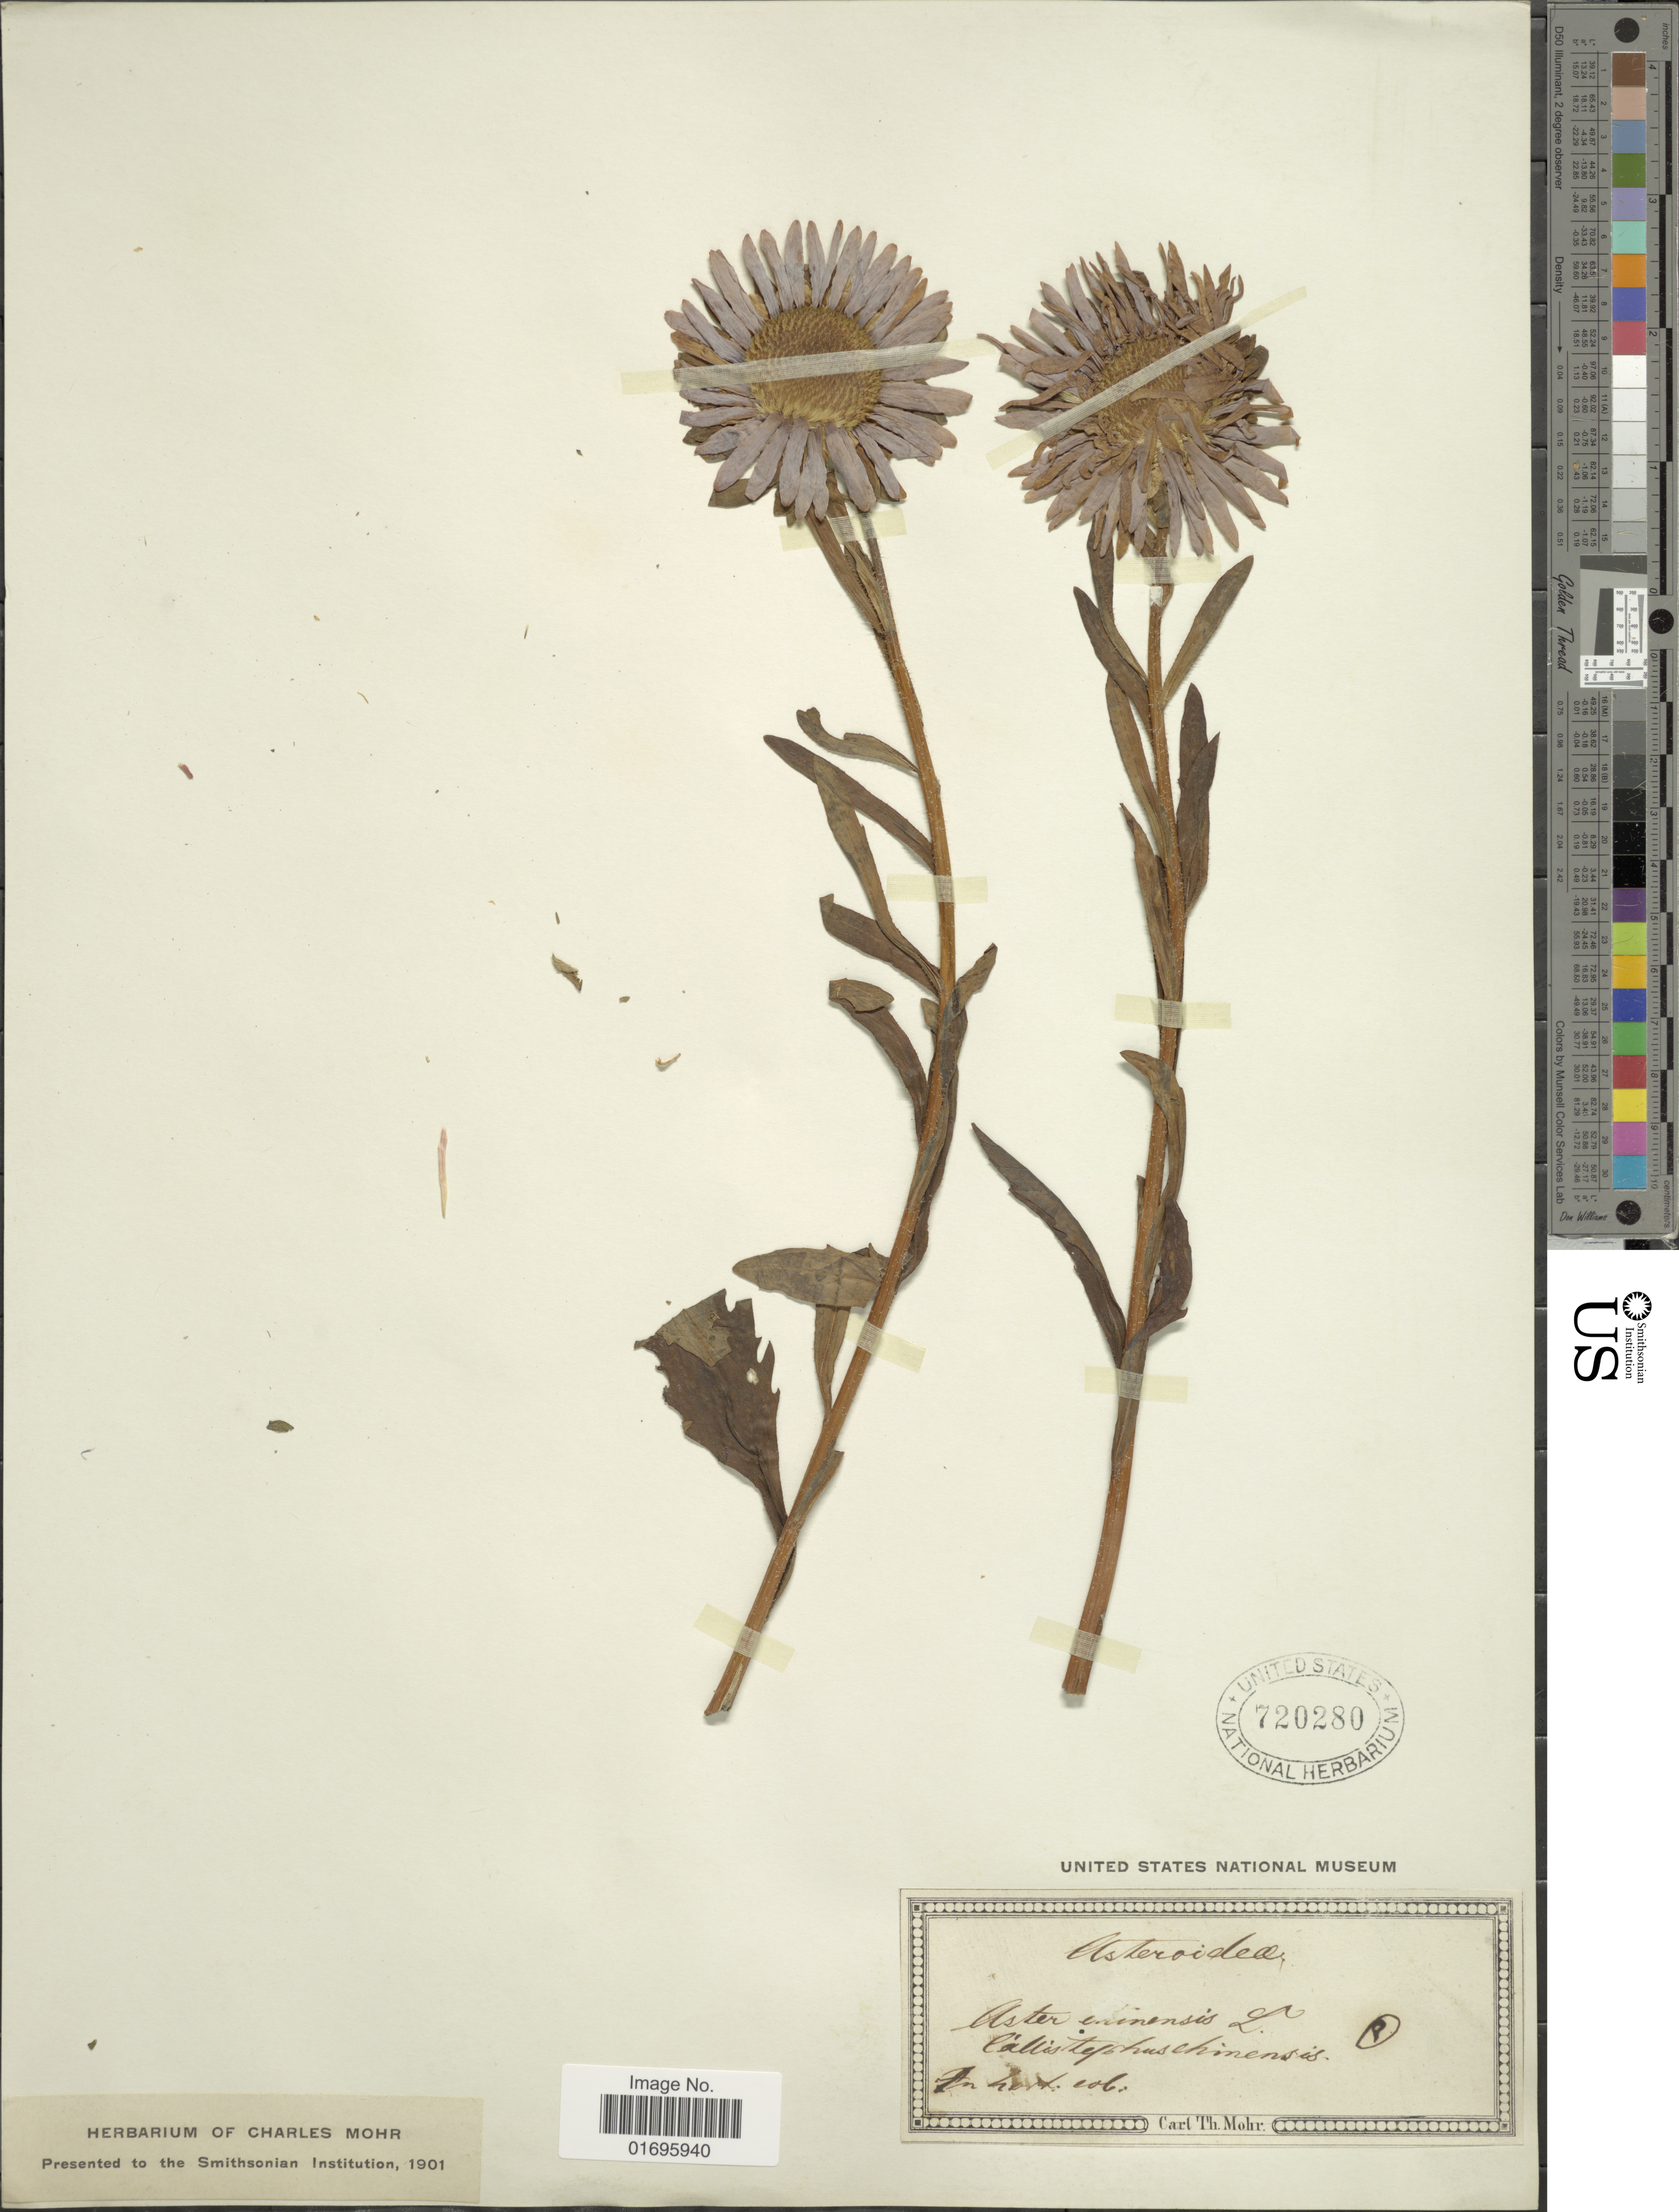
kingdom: Plantae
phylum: Tracheophyta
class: Magnoliopsida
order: Asterales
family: Asteraceae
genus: Callistephus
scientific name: Callistephus chinensis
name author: (L.) Nees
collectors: Mohr, C. T. (herbarium)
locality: In hort, cob.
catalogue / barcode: US 720280